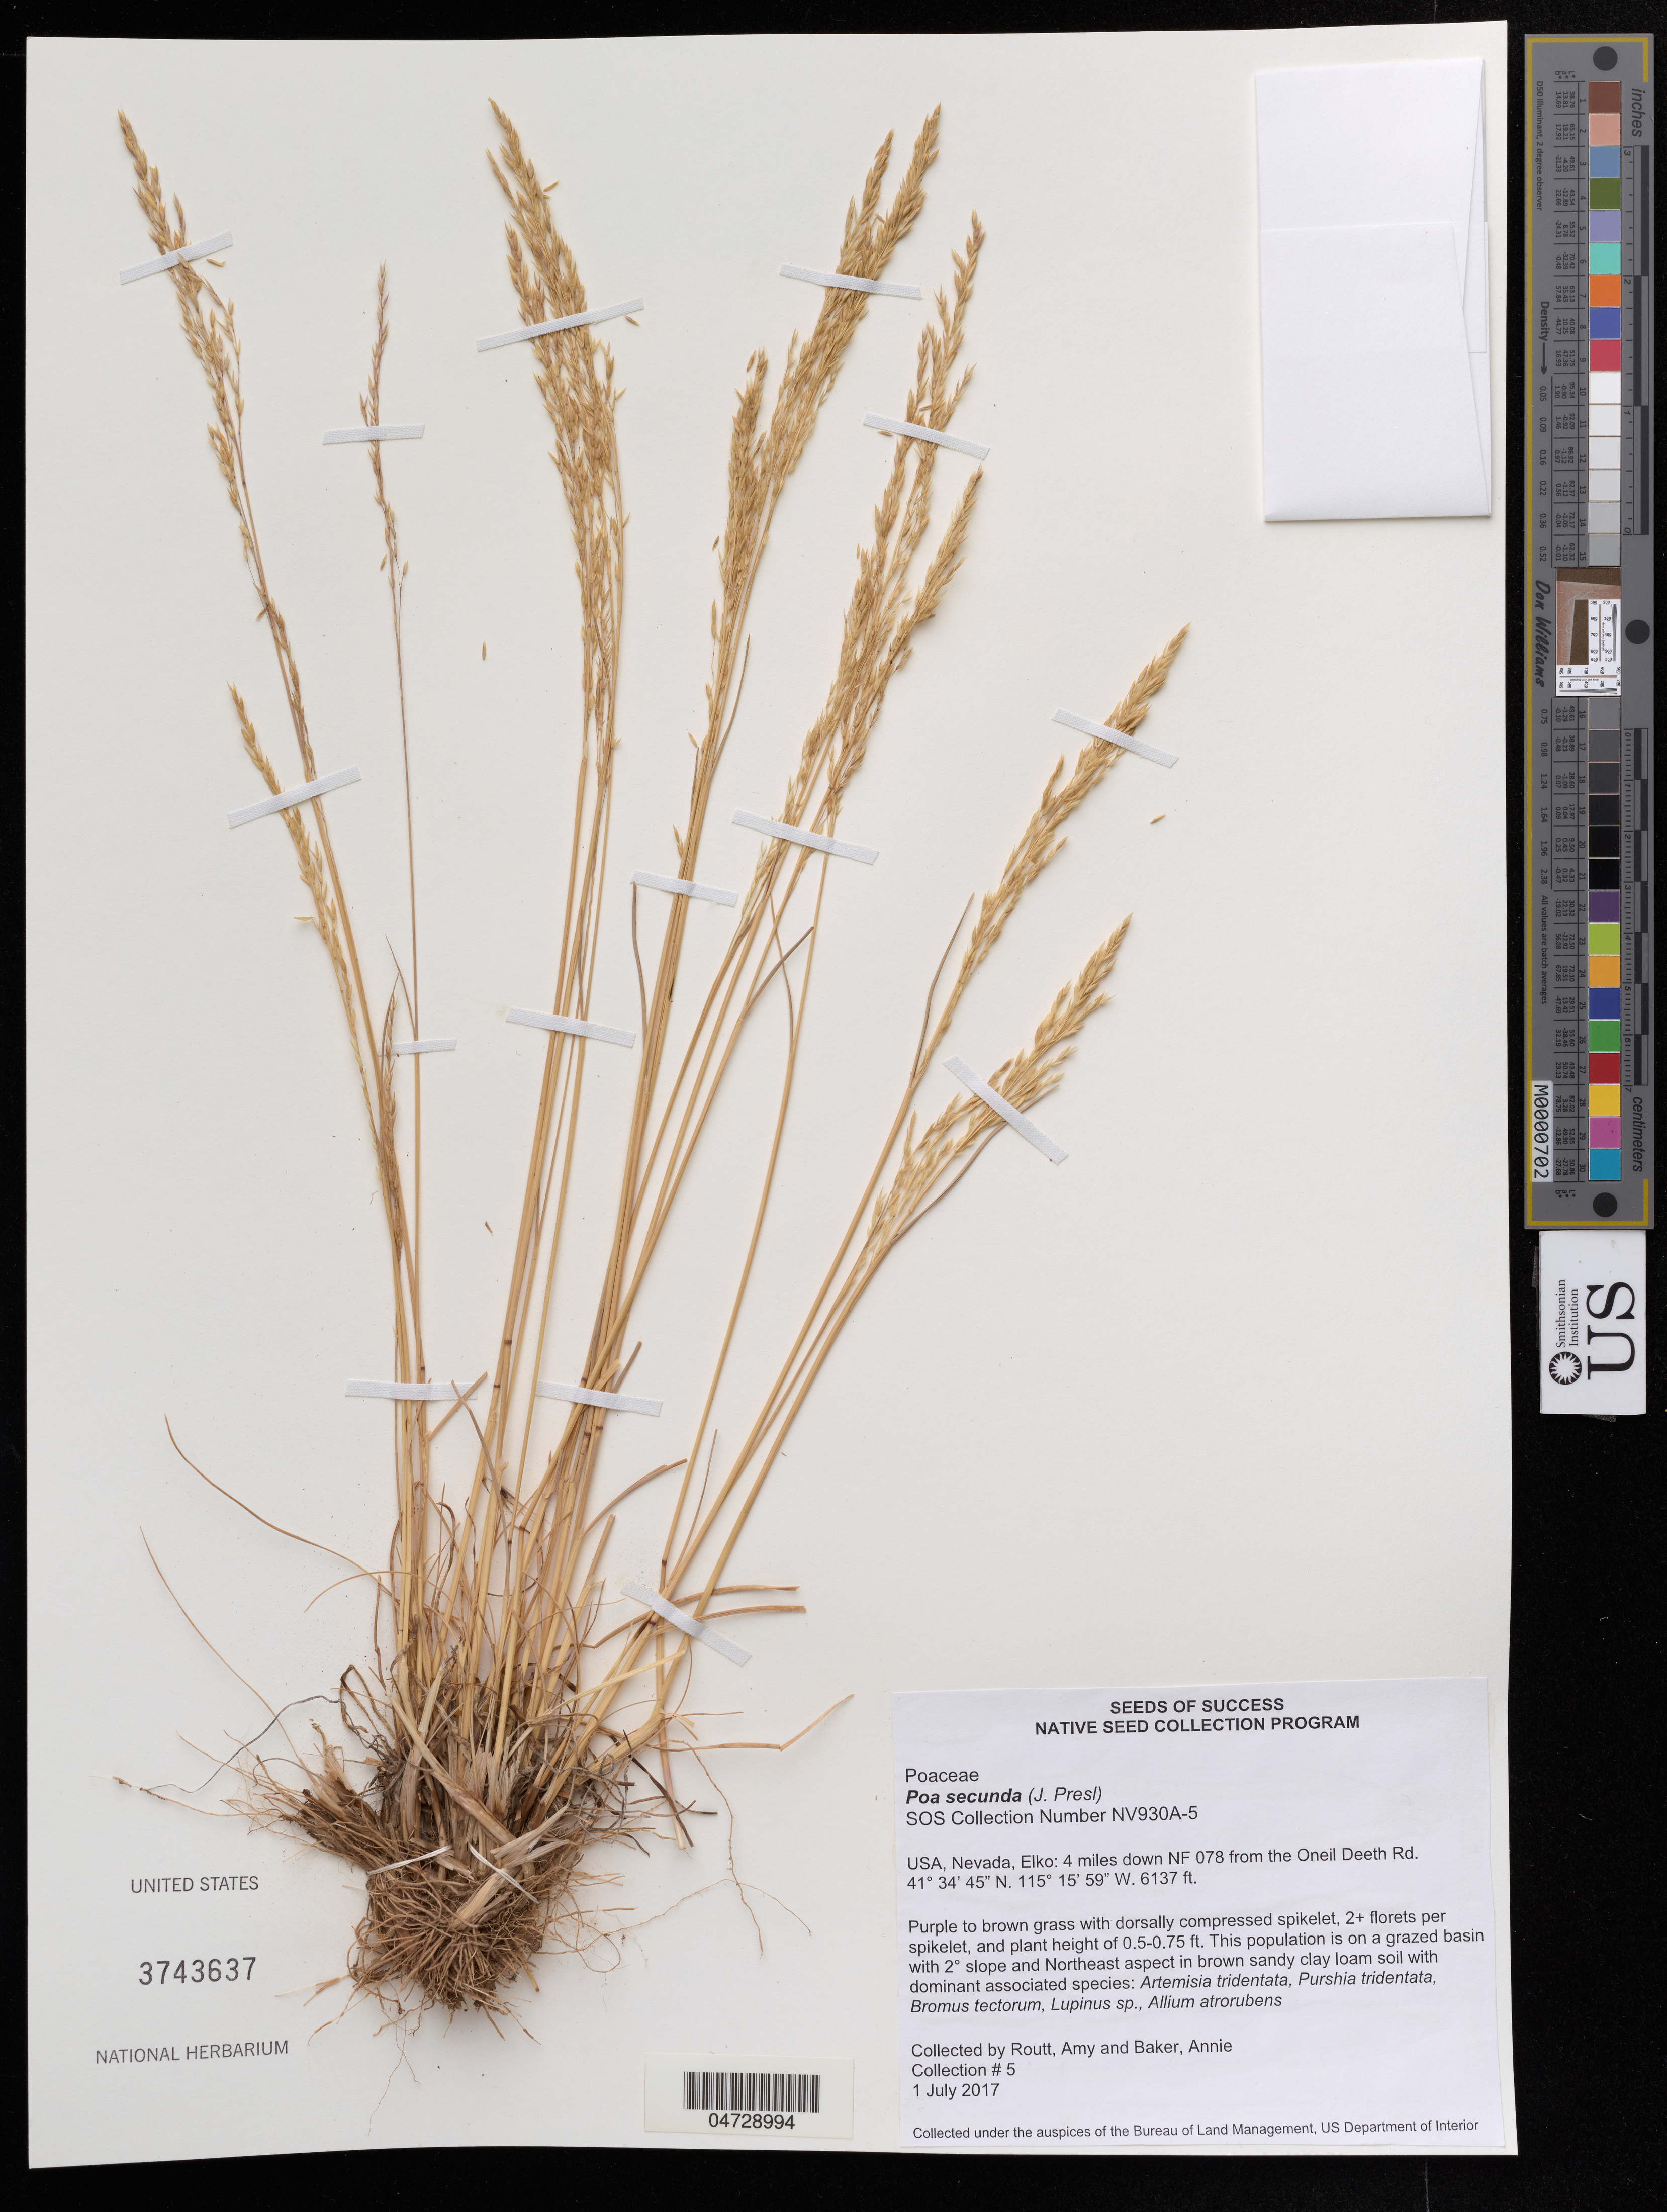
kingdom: Plantae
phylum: Tracheophyta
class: Liliopsida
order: Poales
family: Poaceae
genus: Poa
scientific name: Poa secunda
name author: J. Presl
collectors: A. Routt & A. Baker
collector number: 5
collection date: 2017-07-01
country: United States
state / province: Nevada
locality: Elko: 4 miles down NF 078 from the Oneil Deeth Rd.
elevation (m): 1871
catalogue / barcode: US 3743637